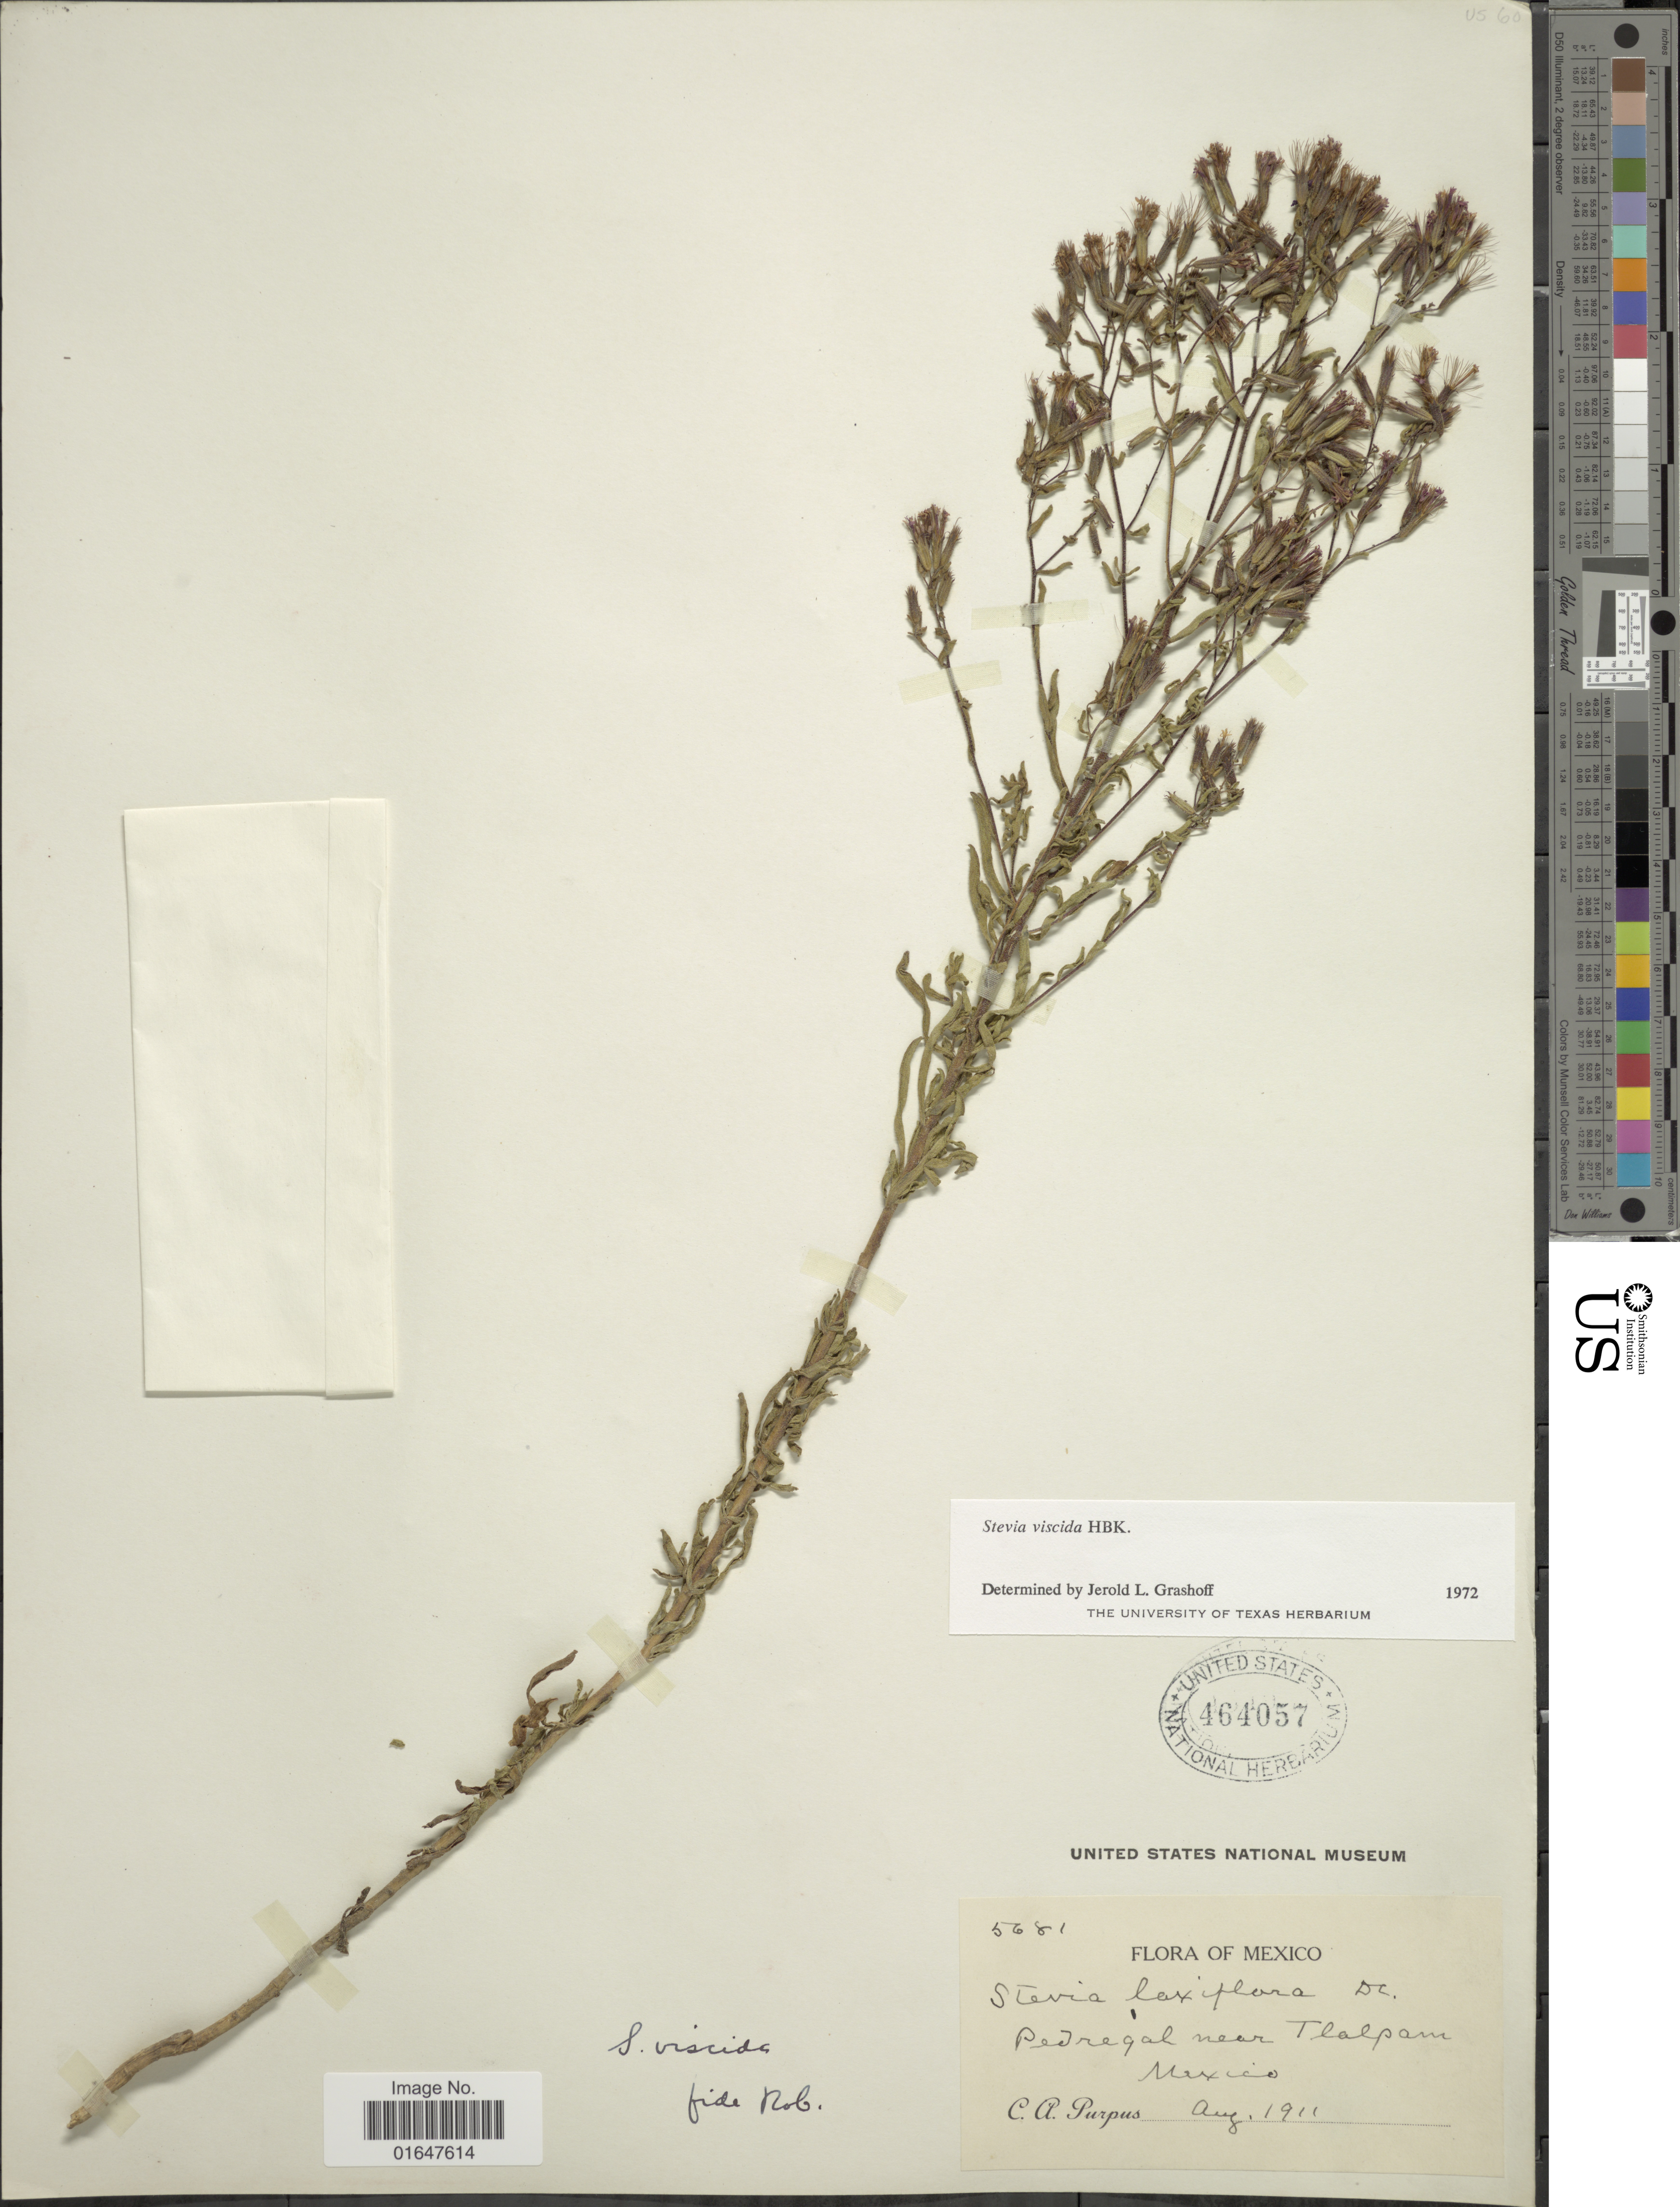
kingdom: Plantae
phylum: Tracheophyta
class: Magnoliopsida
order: Asterales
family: Asteraceae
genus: Stevia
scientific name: Stevia viscida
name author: Kunth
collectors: C. A. Purpus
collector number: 5681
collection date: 1911-08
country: Mexico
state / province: México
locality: Pedregal near Tlalpam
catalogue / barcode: US 464057